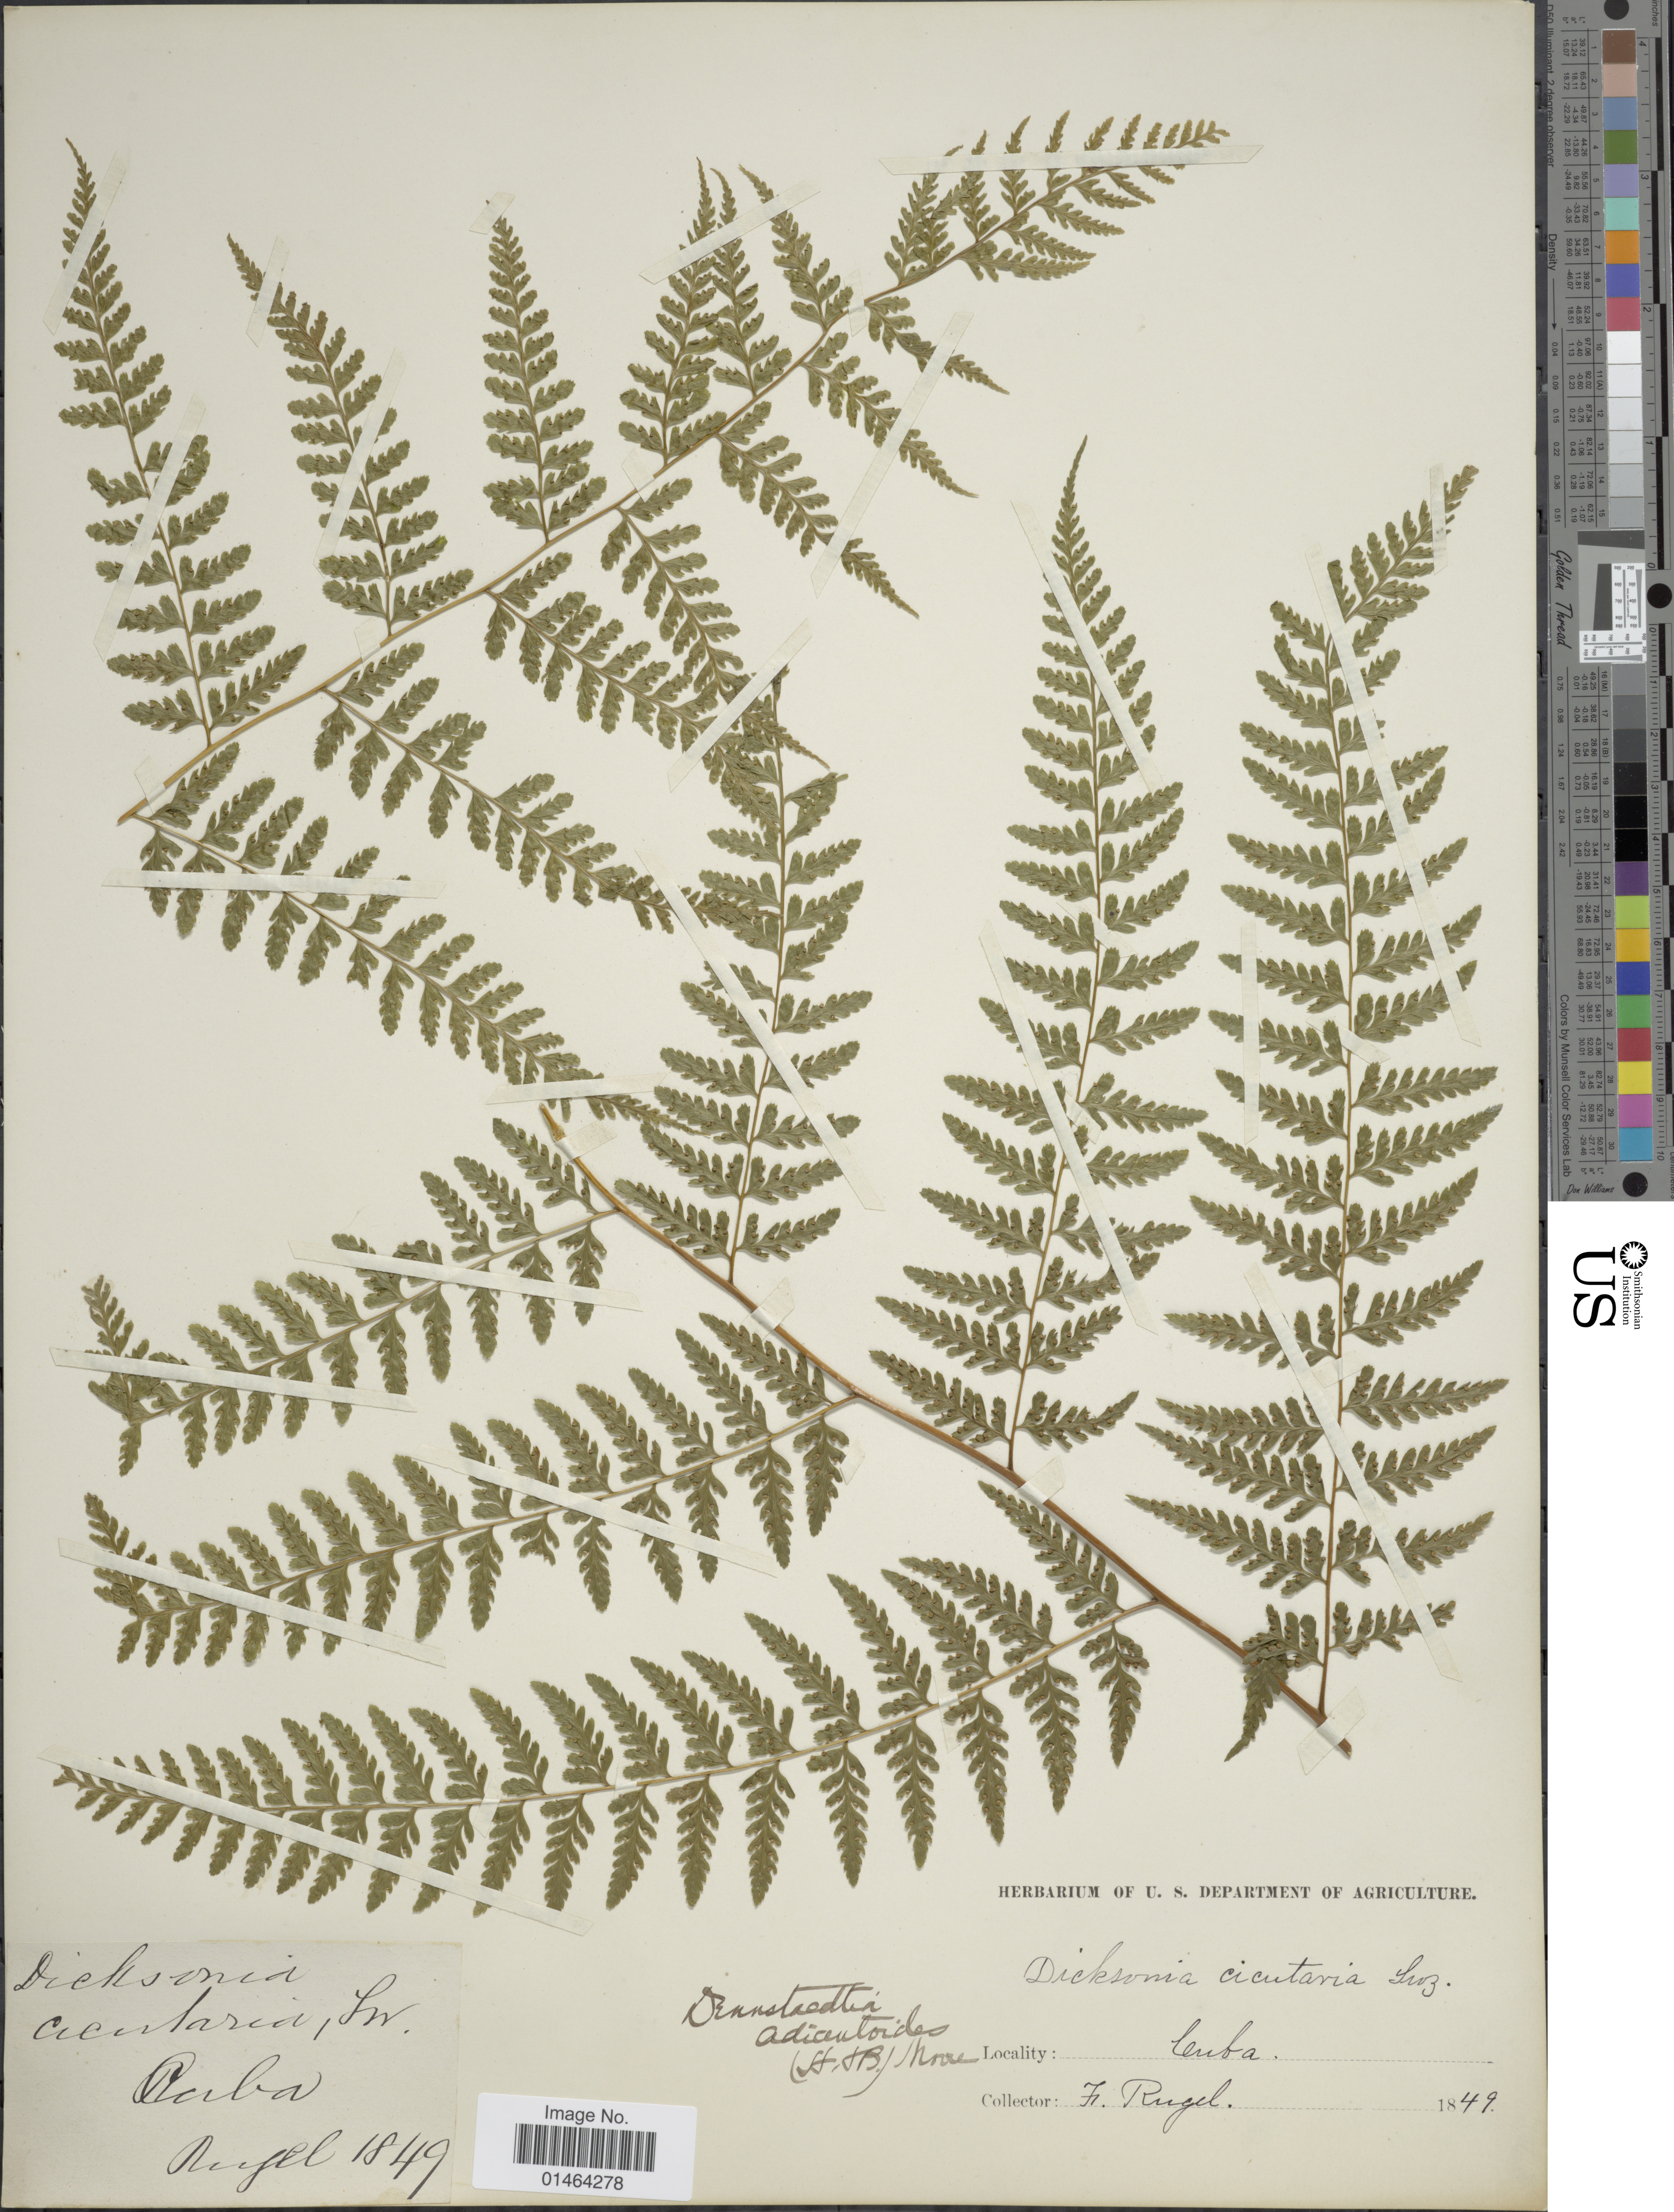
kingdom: Plantae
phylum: Tracheophyta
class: Polypodiopsida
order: Polypodiales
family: Dennstaedtiaceae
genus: Dennstaedtia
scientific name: Dennstaedtia bipinnata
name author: (Cav.) Maxon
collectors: F. Rugel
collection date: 1849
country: Cuba